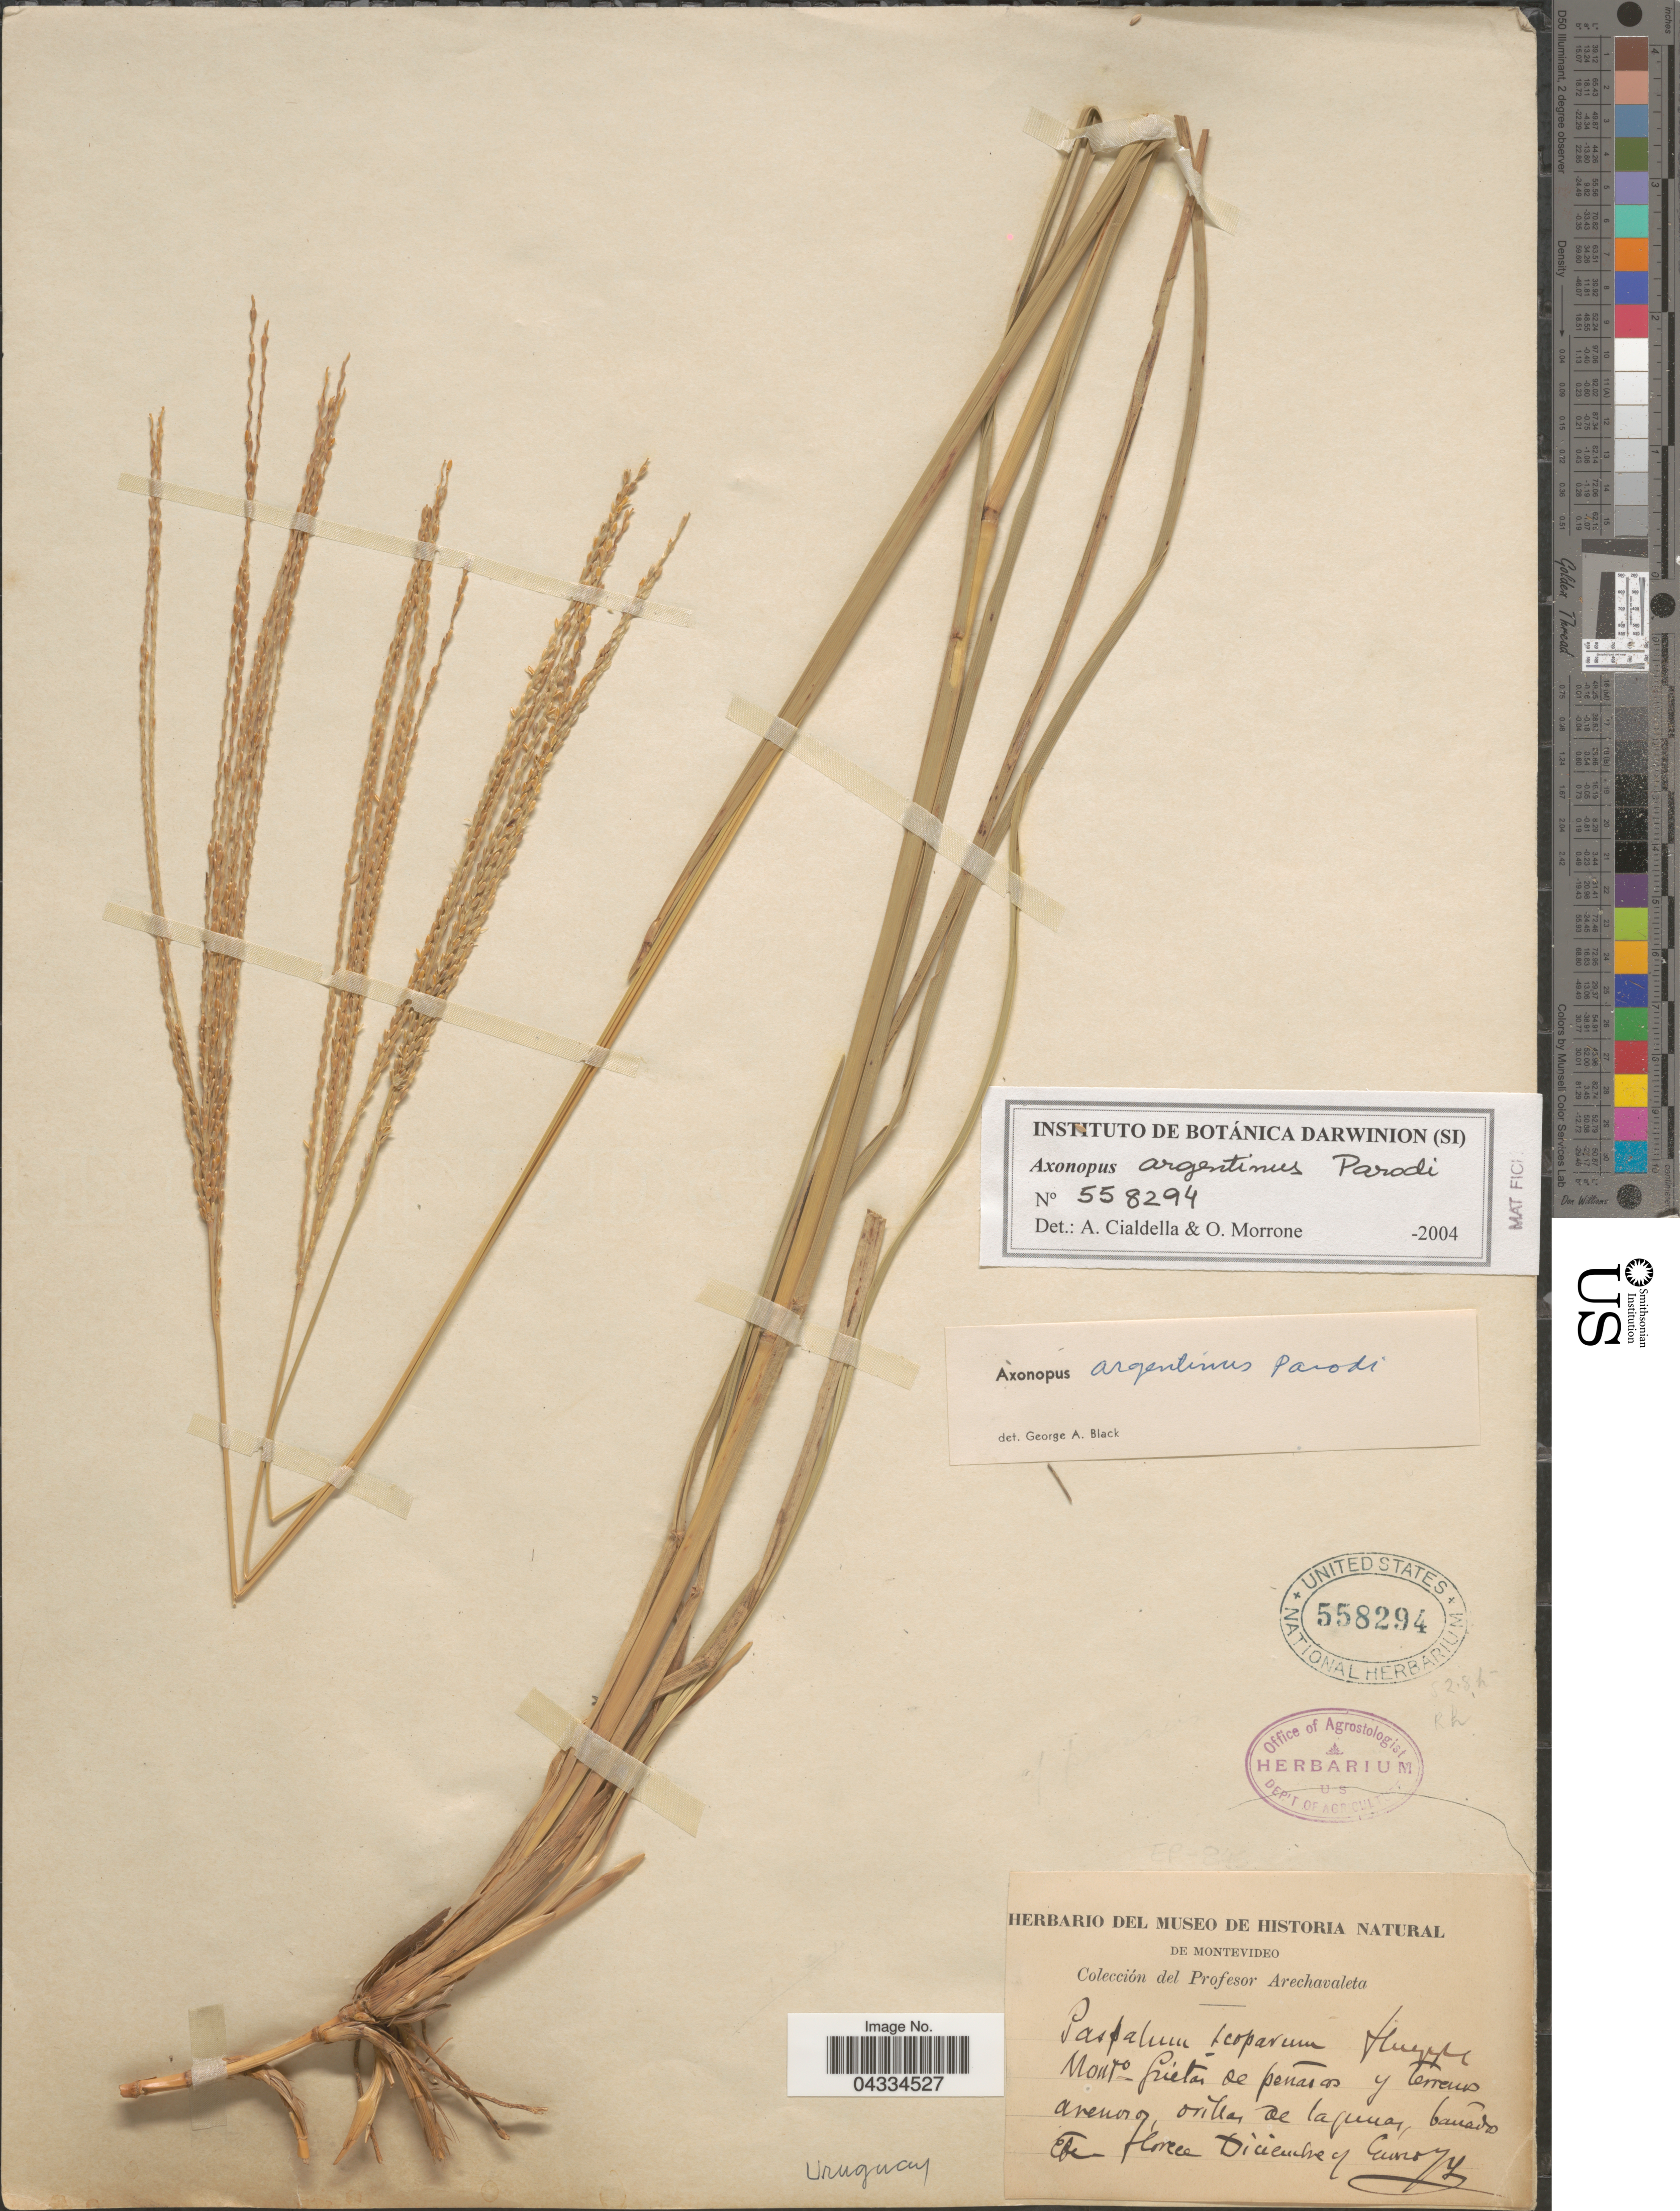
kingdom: Plantae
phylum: Tracheophyta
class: Liliopsida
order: Poales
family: Poaceae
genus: Axonopus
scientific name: Axonopus argentinus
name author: Parodi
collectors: Arechavaleta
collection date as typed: Transcribed d/m/y: /1/74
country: Uruguay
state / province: Montevideo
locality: Monto frietas de peñas cos y terrenos arenosos, orillas de lagunas, bañados.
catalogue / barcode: US 558294